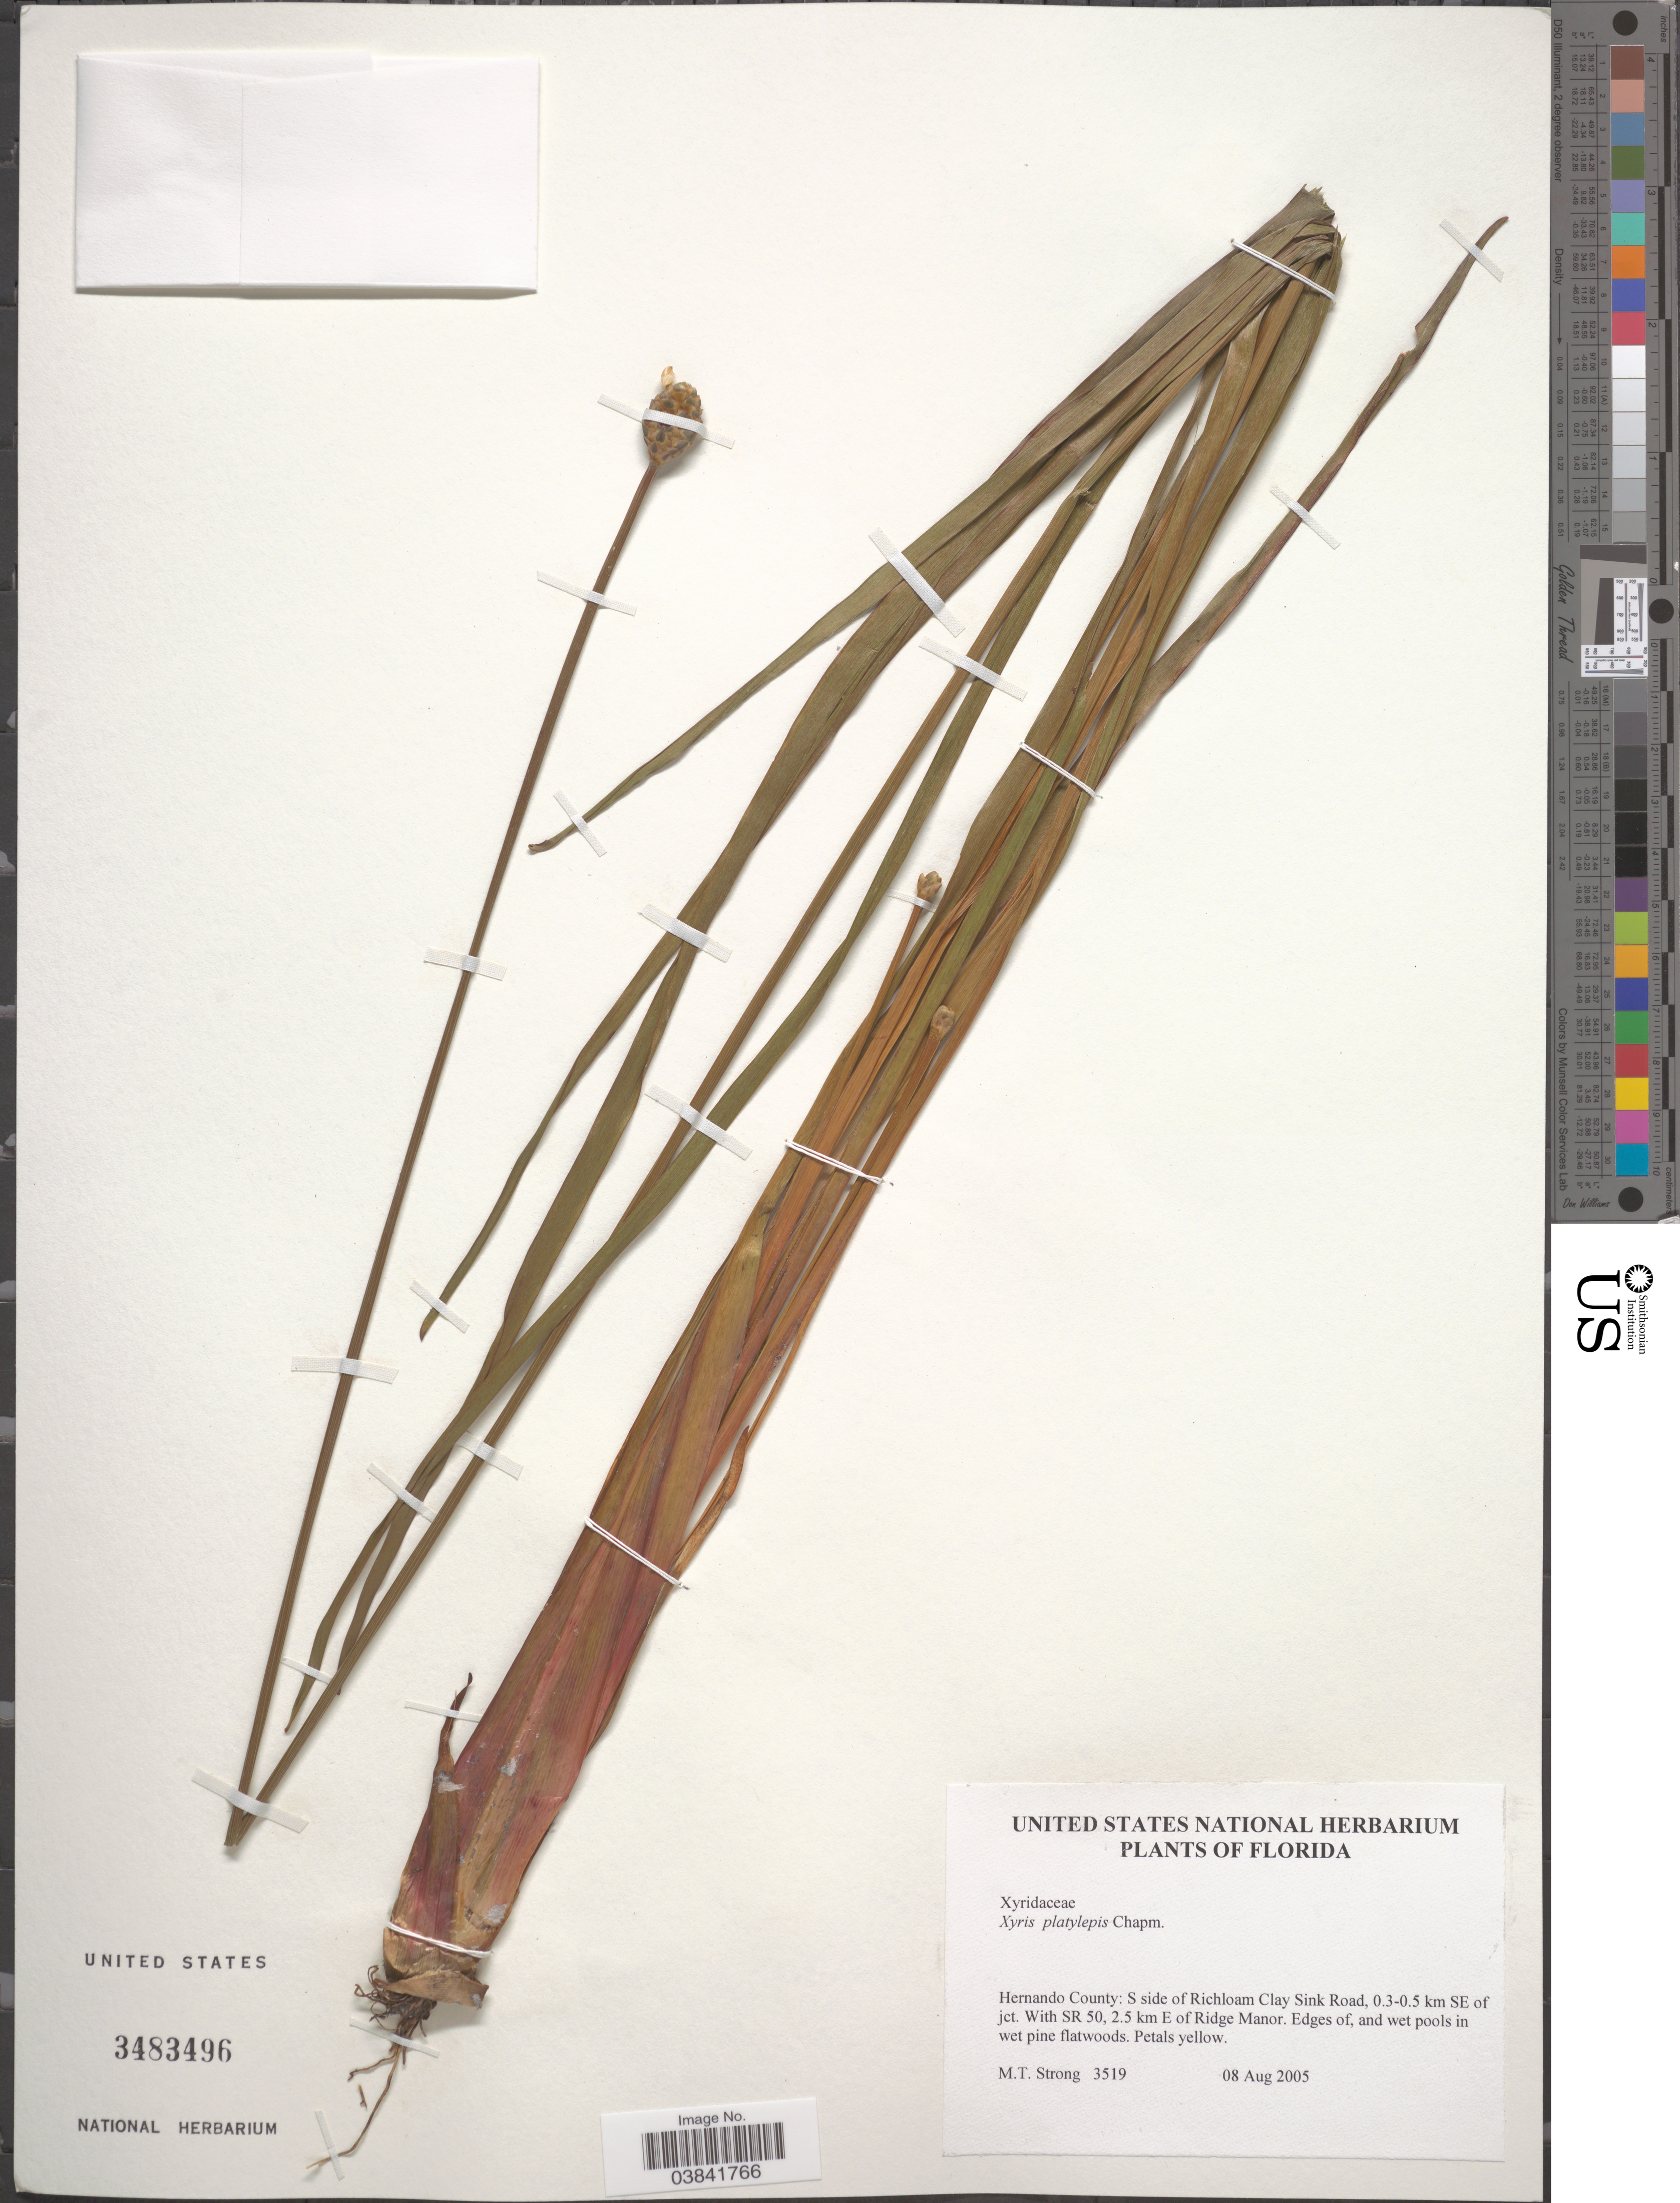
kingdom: Plantae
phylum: Tracheophyta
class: Liliopsida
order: Poales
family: Xyridaceae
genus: Xyris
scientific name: Xyris platylepis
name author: Chapm.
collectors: M. T. Strong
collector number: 3519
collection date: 2005-08-08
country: United States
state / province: Florida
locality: Hernando County: S side of Richloam Clay Sink Road, 0.3-0.5 km SE of jct. With SR 50, 2.5 km E of Ridge Manor. Edges of , and wet pools in wet pine flatwoods.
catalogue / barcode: US 3483496